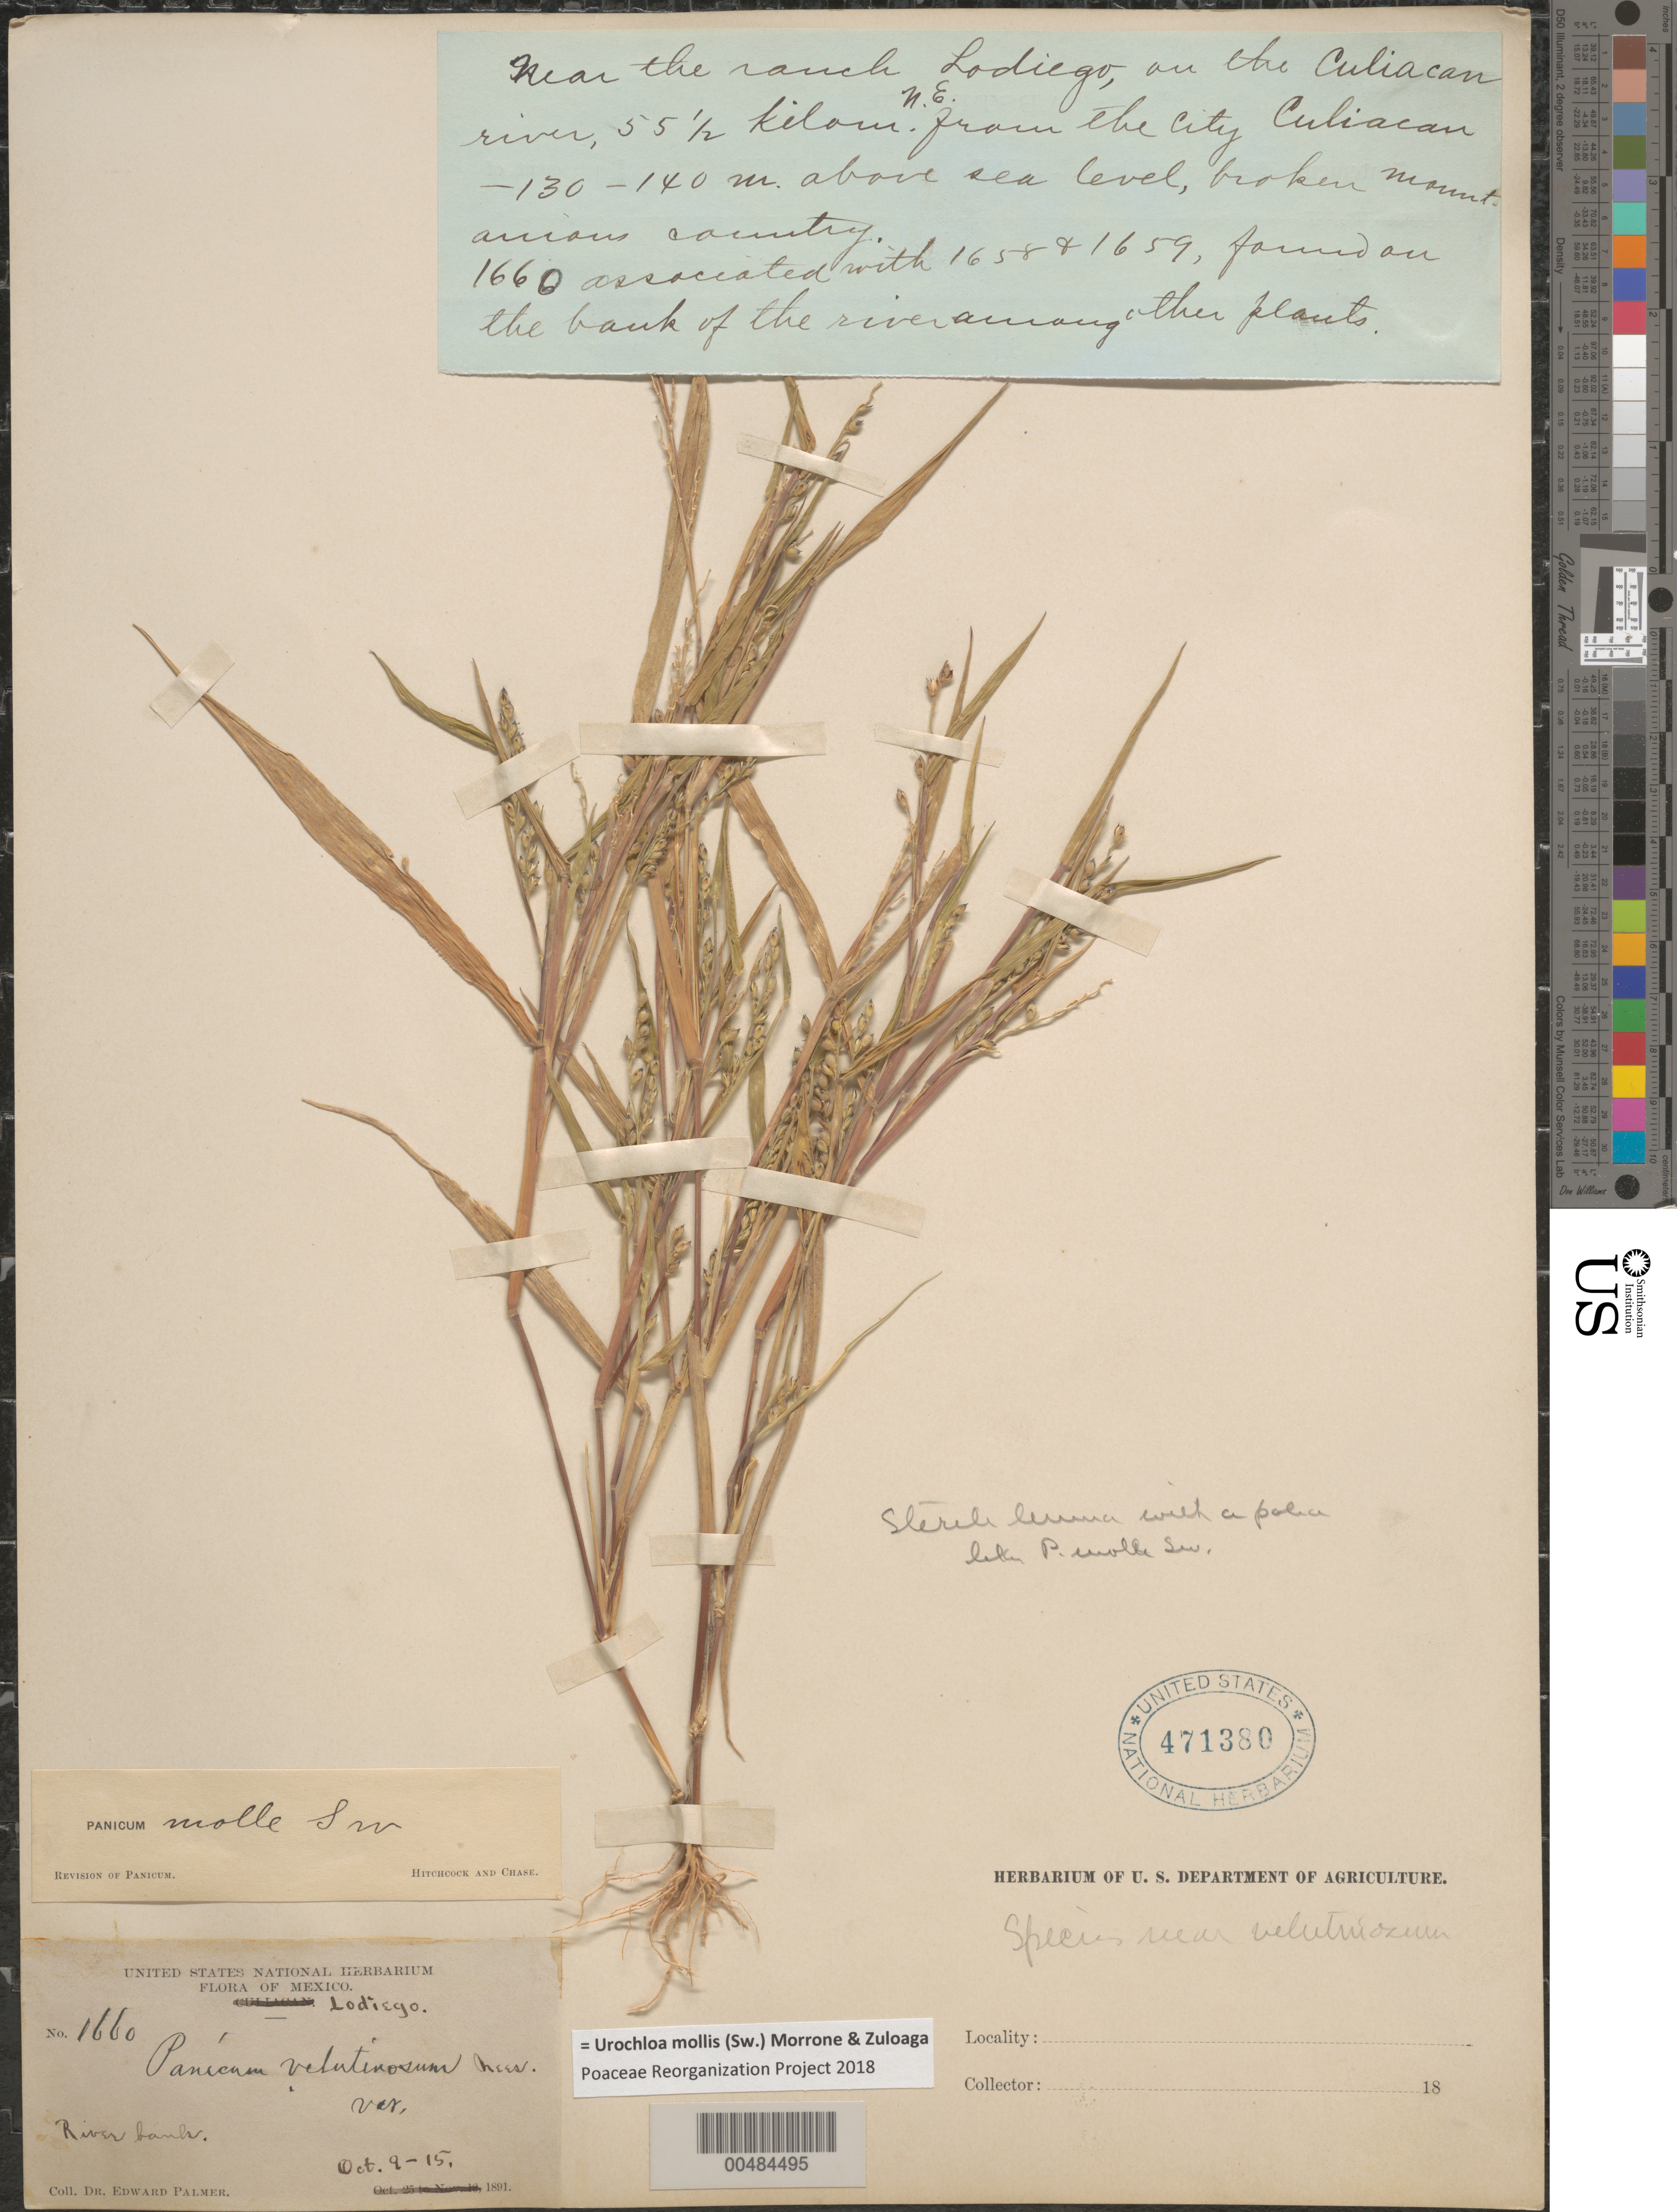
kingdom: Plantae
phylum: Tracheophyta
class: Liliopsida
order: Poales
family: Poaceae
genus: Brachiaria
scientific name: Brachiaria molle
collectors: E. Palmer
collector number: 1660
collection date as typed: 9 Oct 1891 to 15 Oct 1891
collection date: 1891-10-09/1891-10-15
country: Mexico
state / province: Sinaloa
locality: Near the ranch Lodiego, on the Culiacan River, 55.5 km NE from the city Culiacan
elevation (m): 130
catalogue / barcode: US 471380